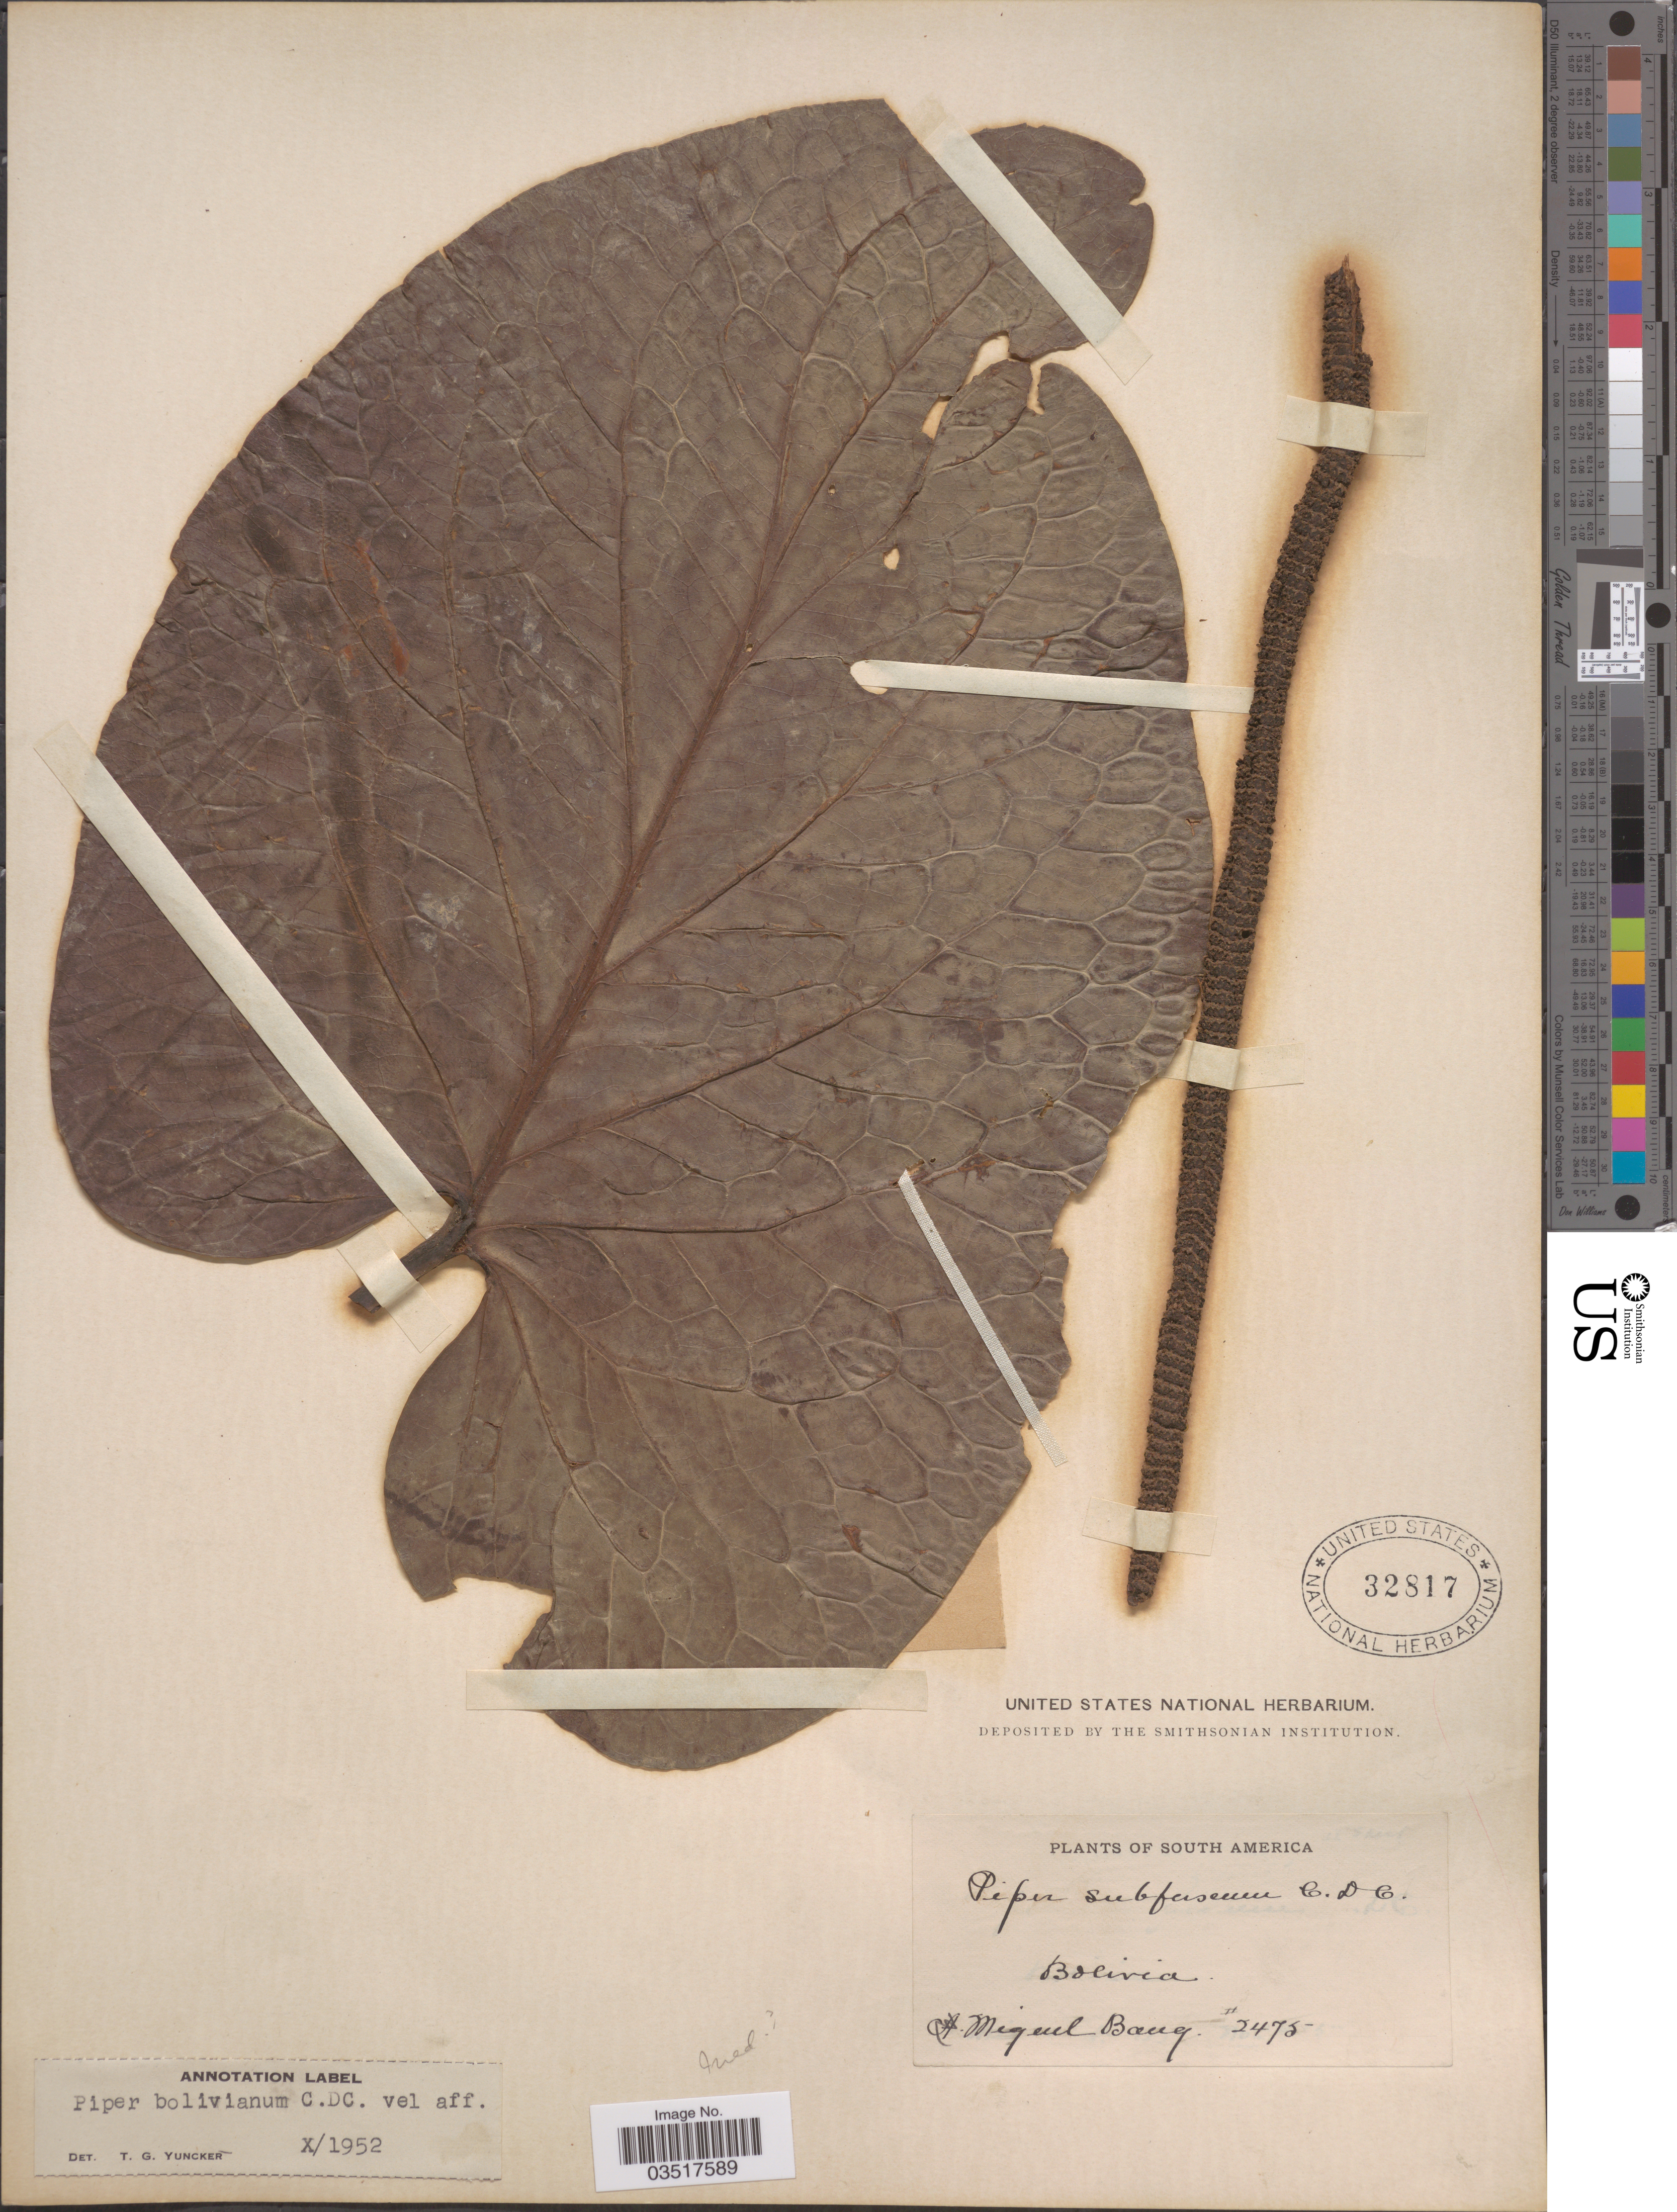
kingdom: Plantae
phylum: Tracheophyta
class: Magnoliopsida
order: Piperales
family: Piperaceae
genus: Piper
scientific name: Piper bolivaranum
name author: Yunck.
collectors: M. Bang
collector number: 2475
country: Bolivia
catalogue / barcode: US 32817